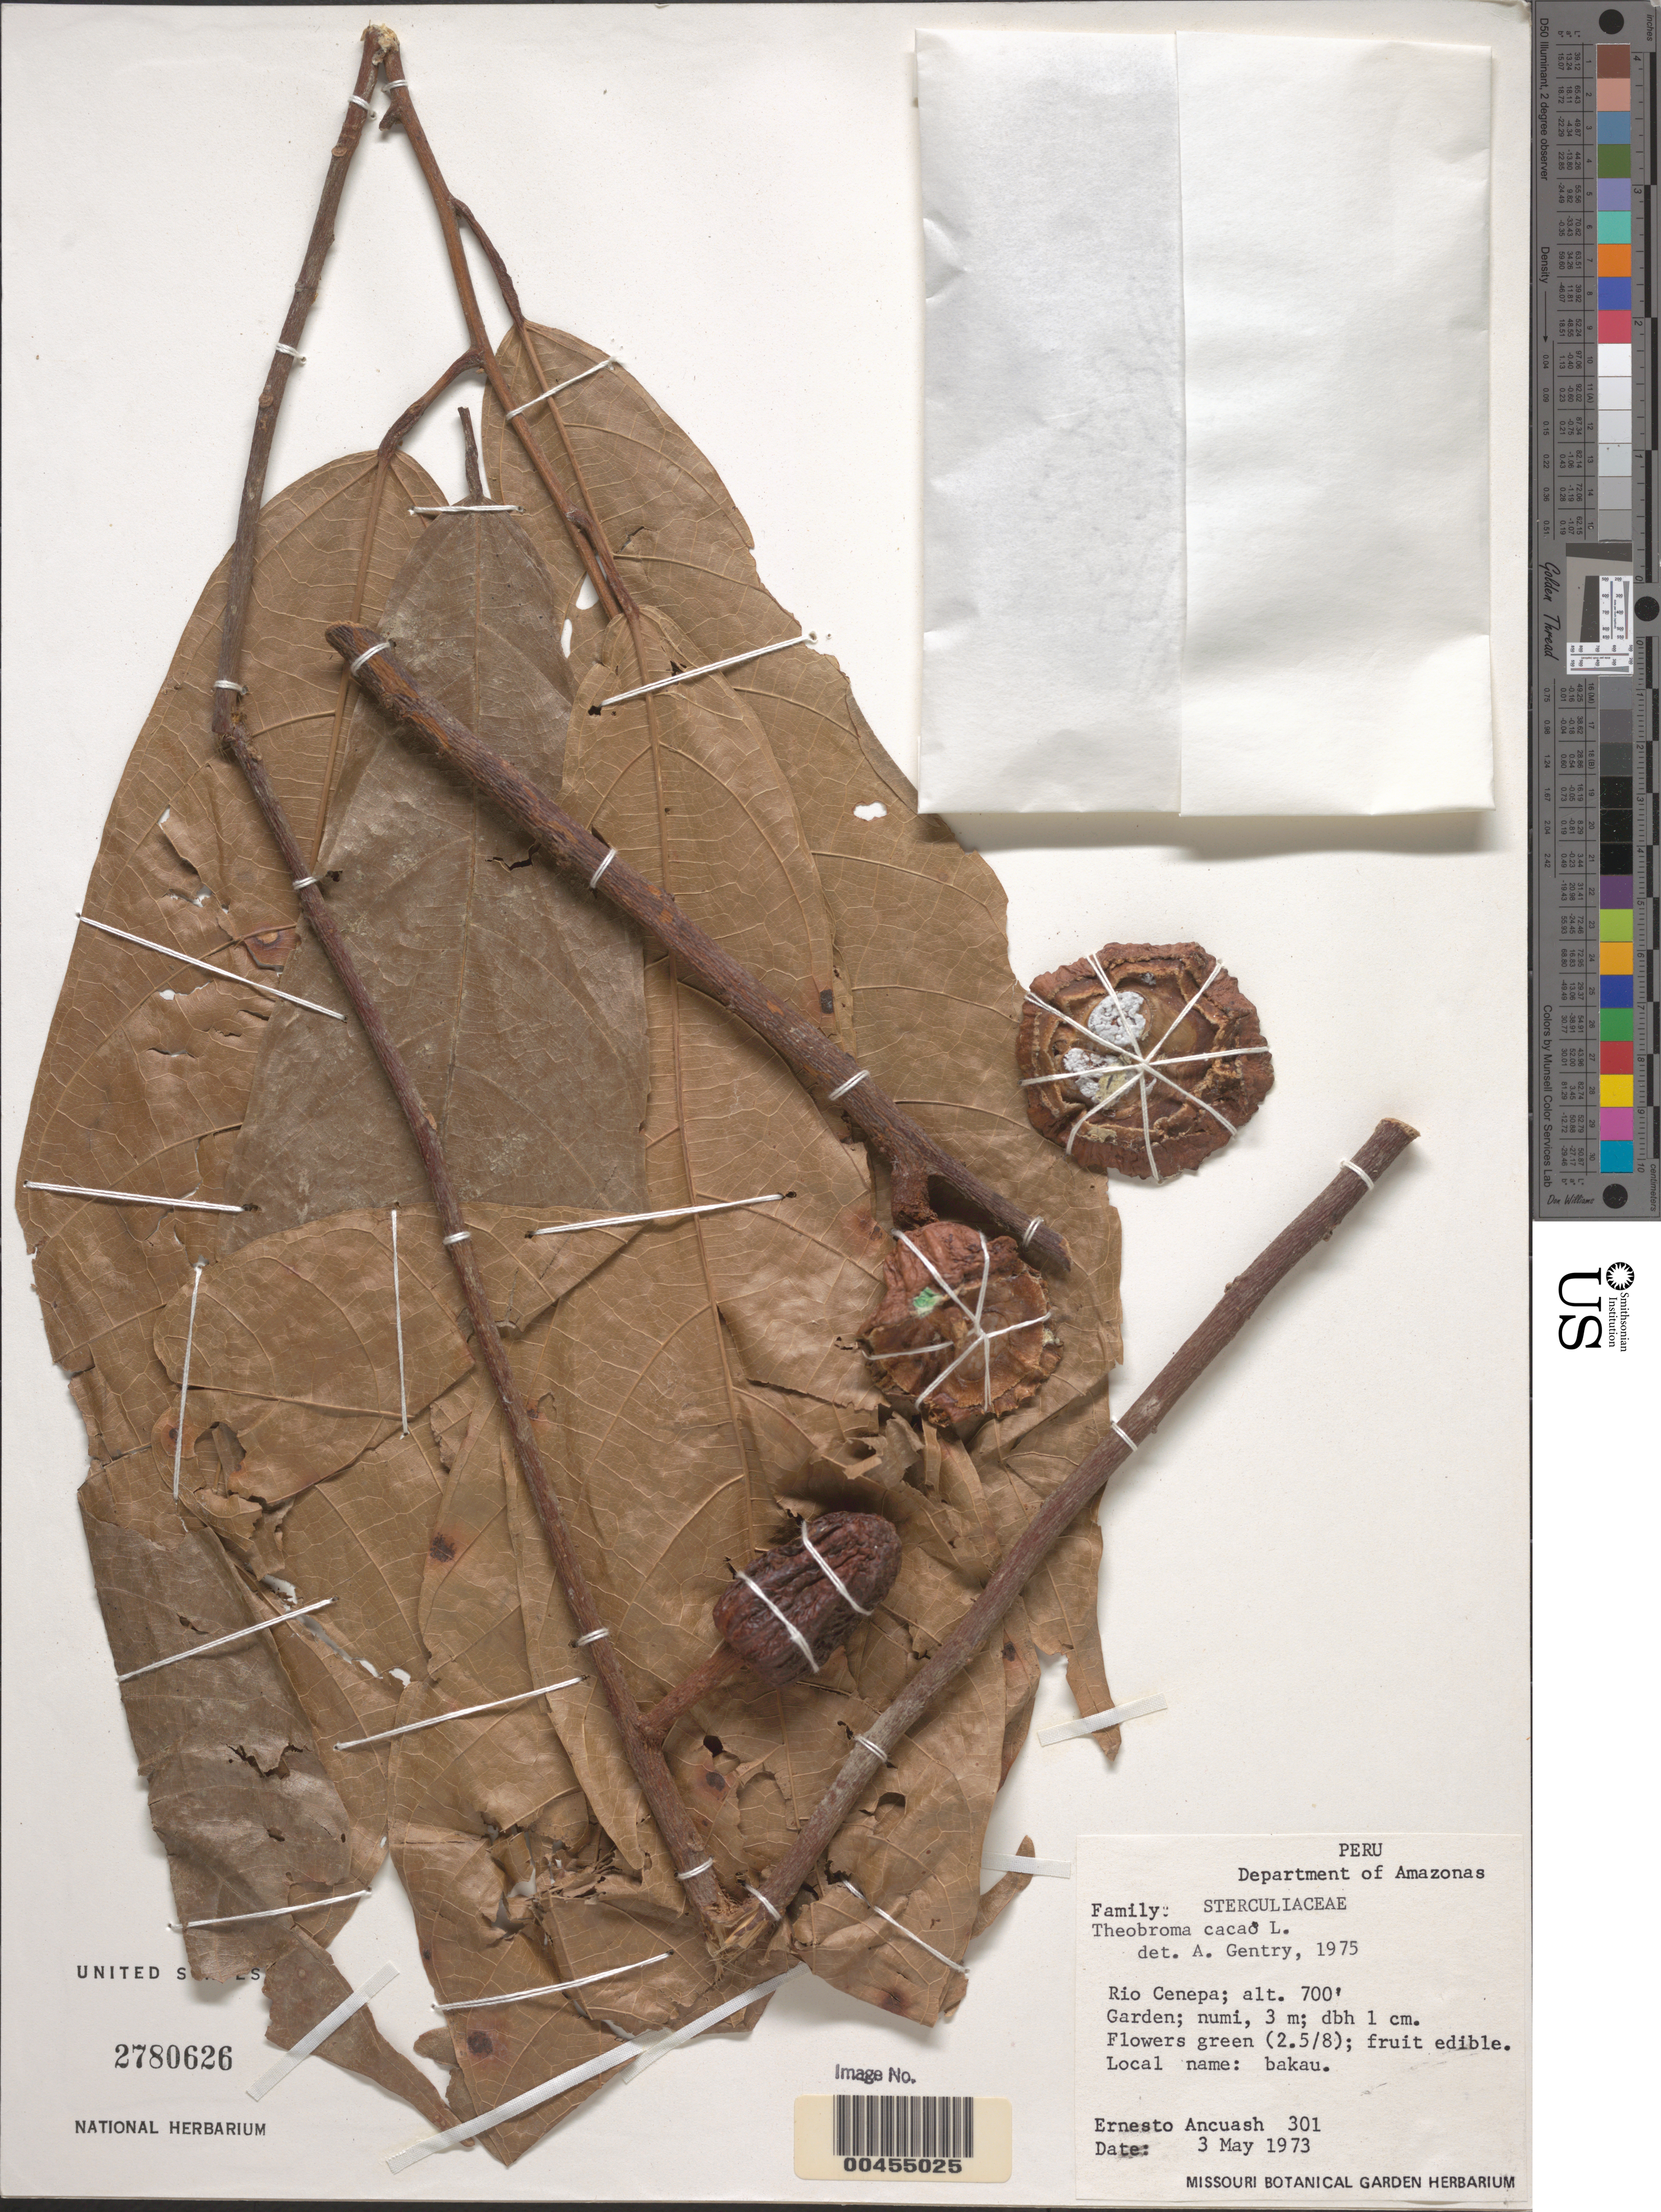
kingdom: Plantae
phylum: Tracheophyta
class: Magnoliopsida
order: Malvales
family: Malvaceae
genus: Theobroma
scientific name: Theobroma cacao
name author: L.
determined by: Gentry, A. H.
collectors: E. Ancuash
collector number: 301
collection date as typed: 03 May 1973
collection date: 1973-05-03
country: Peru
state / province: Amazonas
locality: Río Cenepa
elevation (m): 213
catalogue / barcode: US 2780626